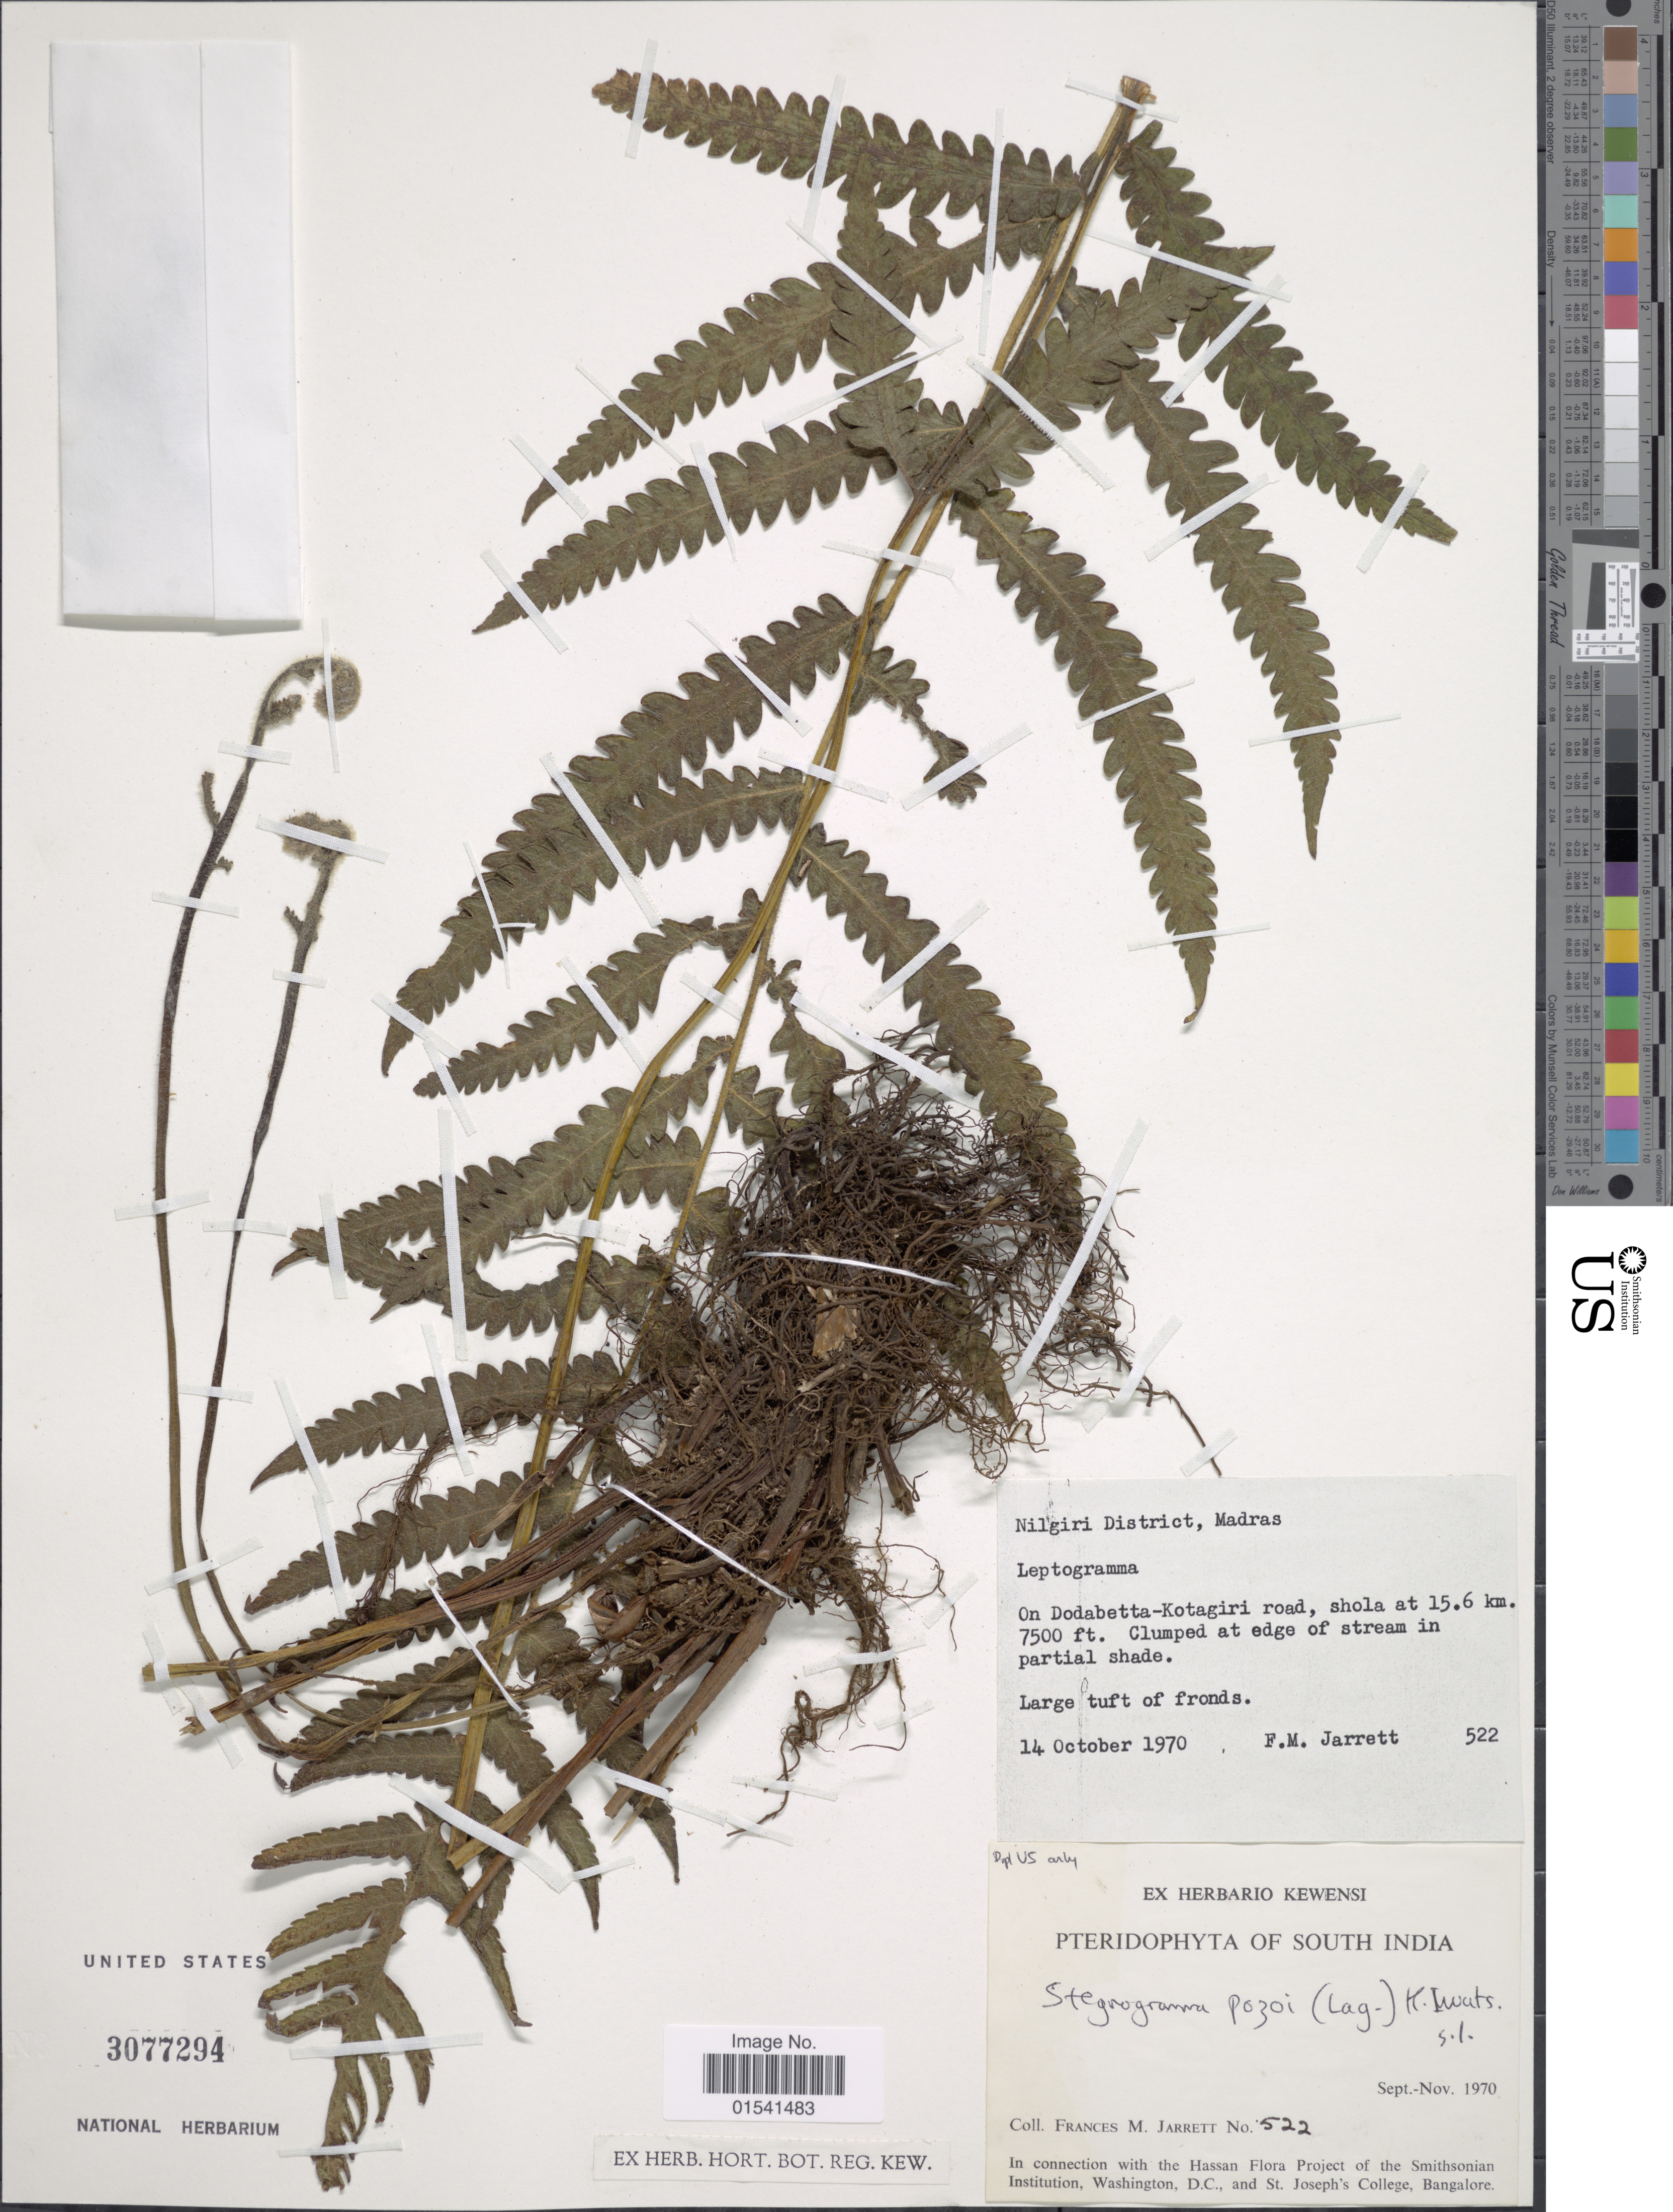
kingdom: Plantae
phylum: Tracheophyta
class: Polypodiopsida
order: Polypodiales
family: Thelypteridaceae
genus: Stegnogramma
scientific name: Stegnogramma pozoi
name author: (Lag.) K. Iwats.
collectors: F. M. Jarrett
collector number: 522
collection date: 1970-10-14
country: India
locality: Nilgiri District, Madras. On Dodabetta-Kotagiri road, shola at 15.6 km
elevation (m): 2286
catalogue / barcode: US 3077294